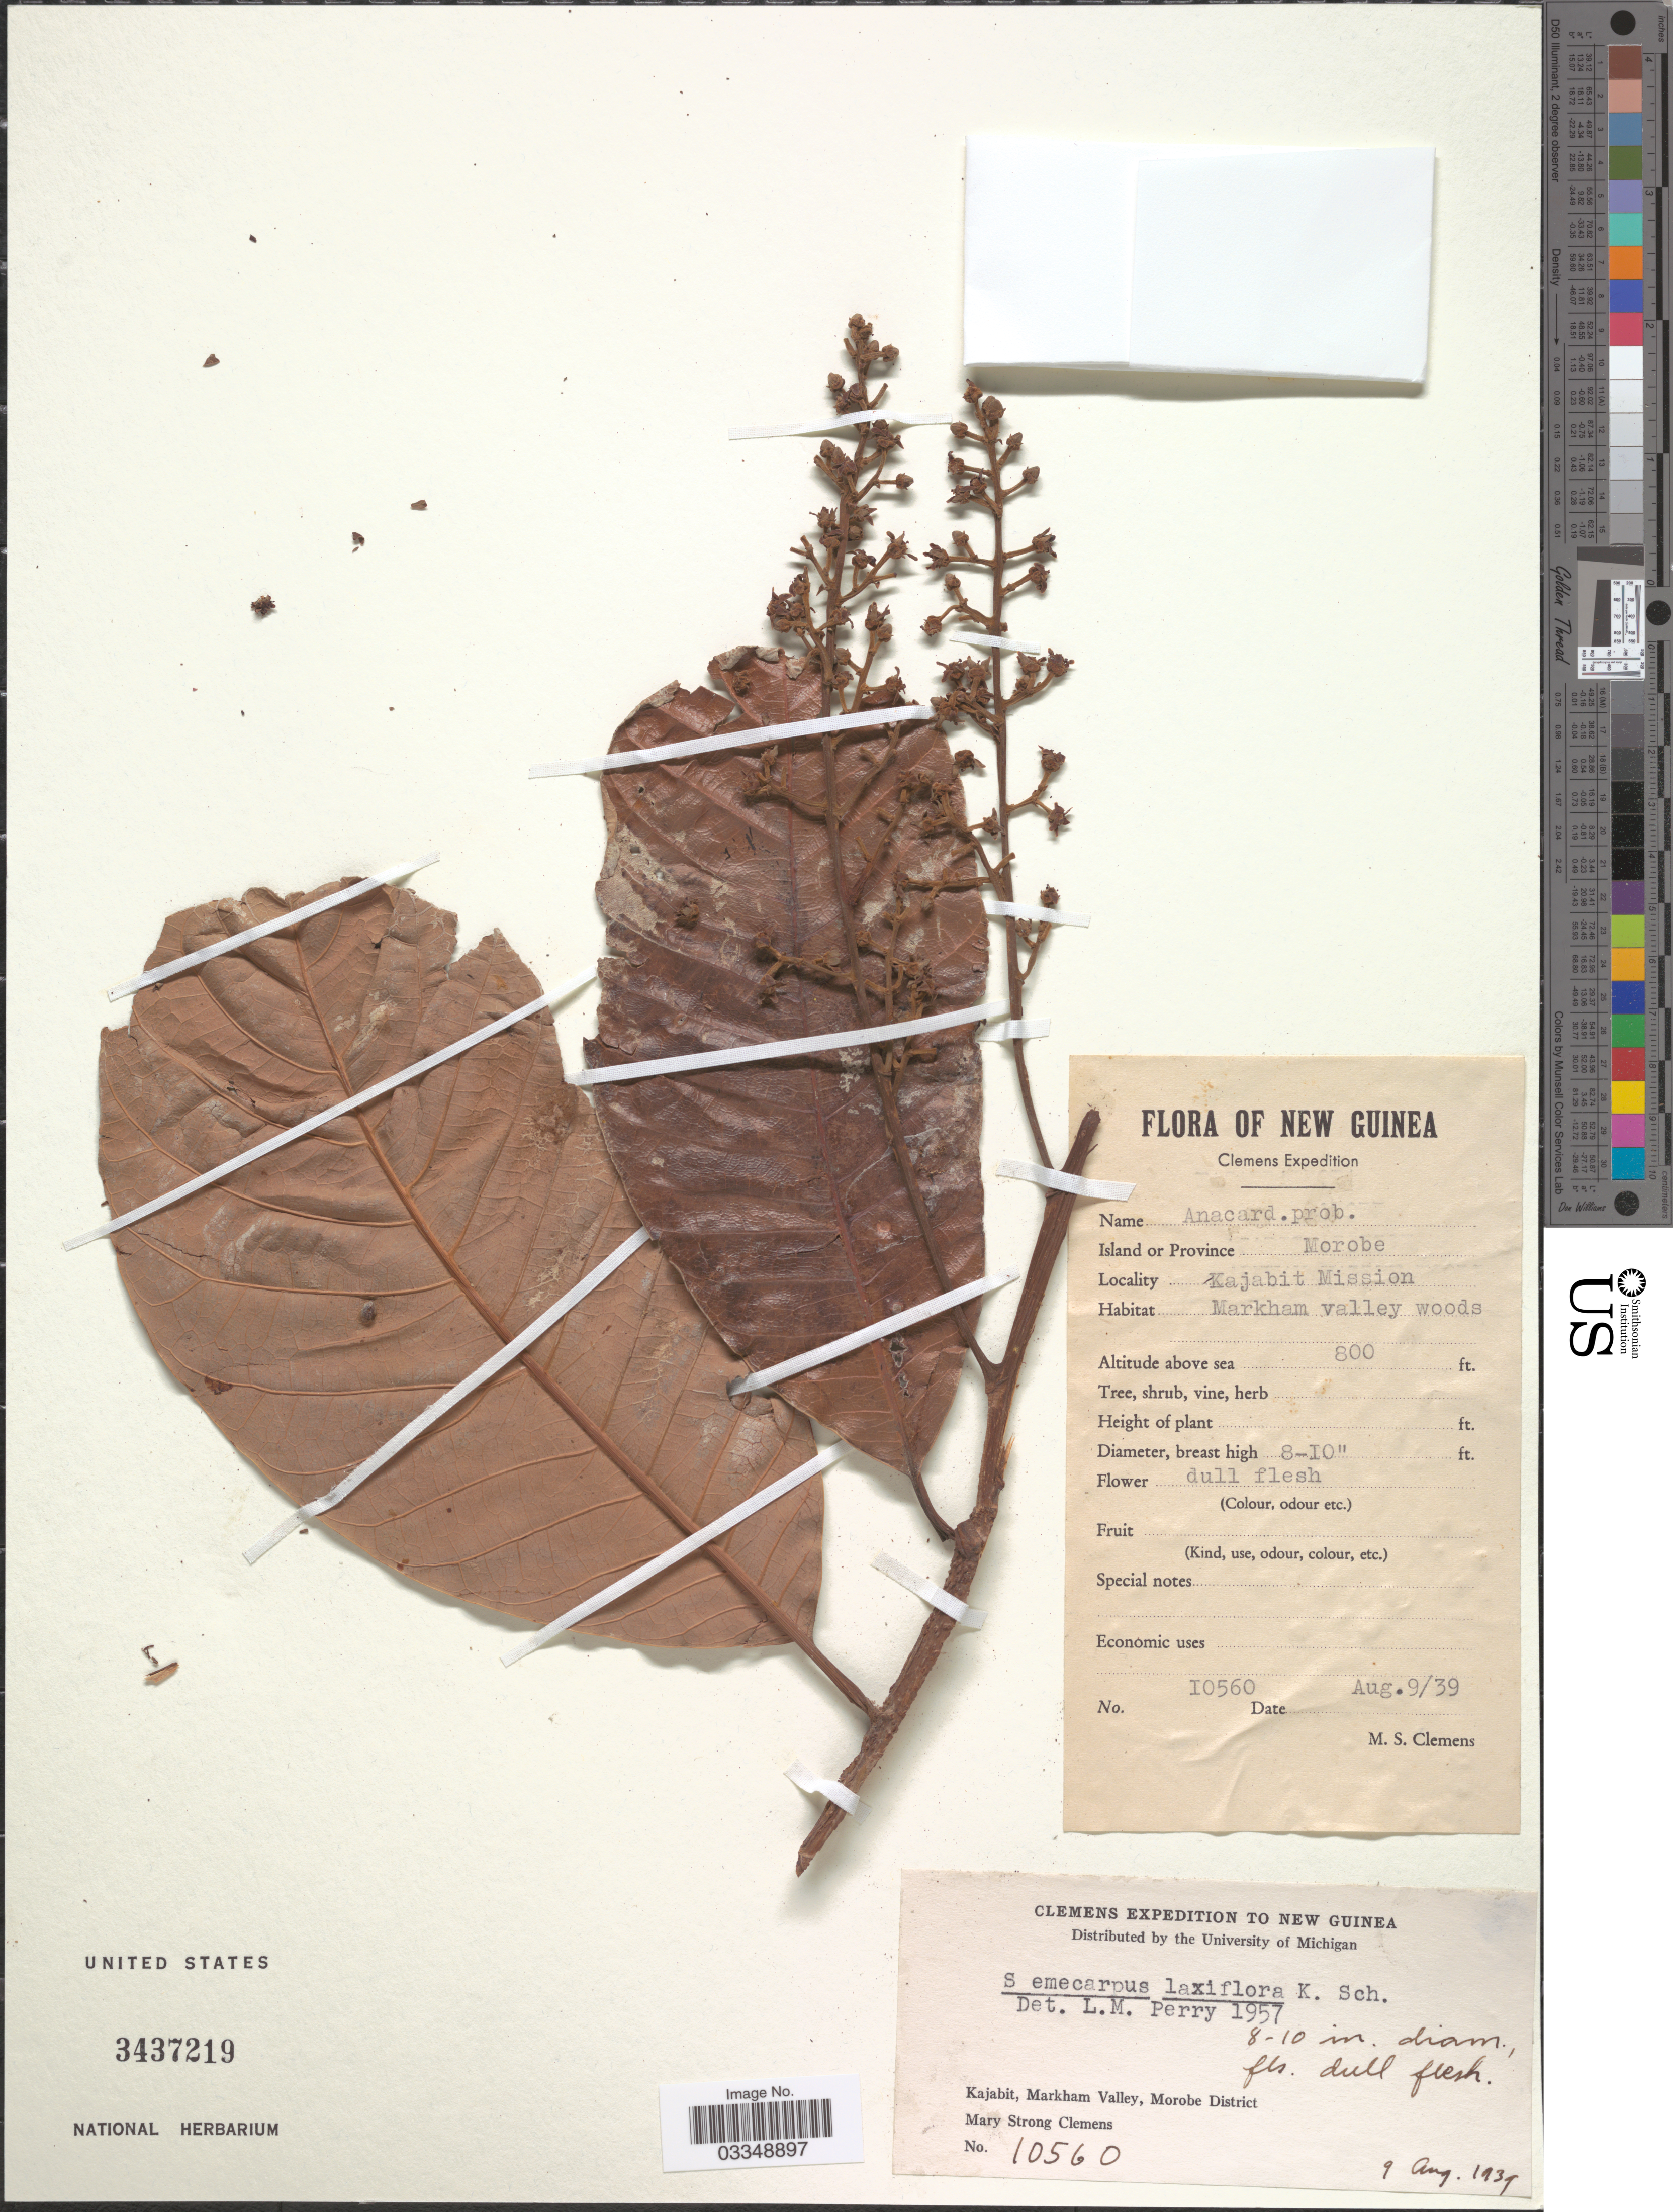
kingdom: Plantae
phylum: Tracheophyta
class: Magnoliopsida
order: Sapindales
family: Anacardiaceae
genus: Semecarpus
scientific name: Semecarpus laxiflorus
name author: K. Schum.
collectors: M. S. Clemens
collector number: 10560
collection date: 1939-08-09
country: Papua New Guinea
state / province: Morobe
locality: New Guinea. Island or Province Morobe. Kajabit Mission, Markham valley woods, Morobe District.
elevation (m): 244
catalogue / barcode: US 3437219